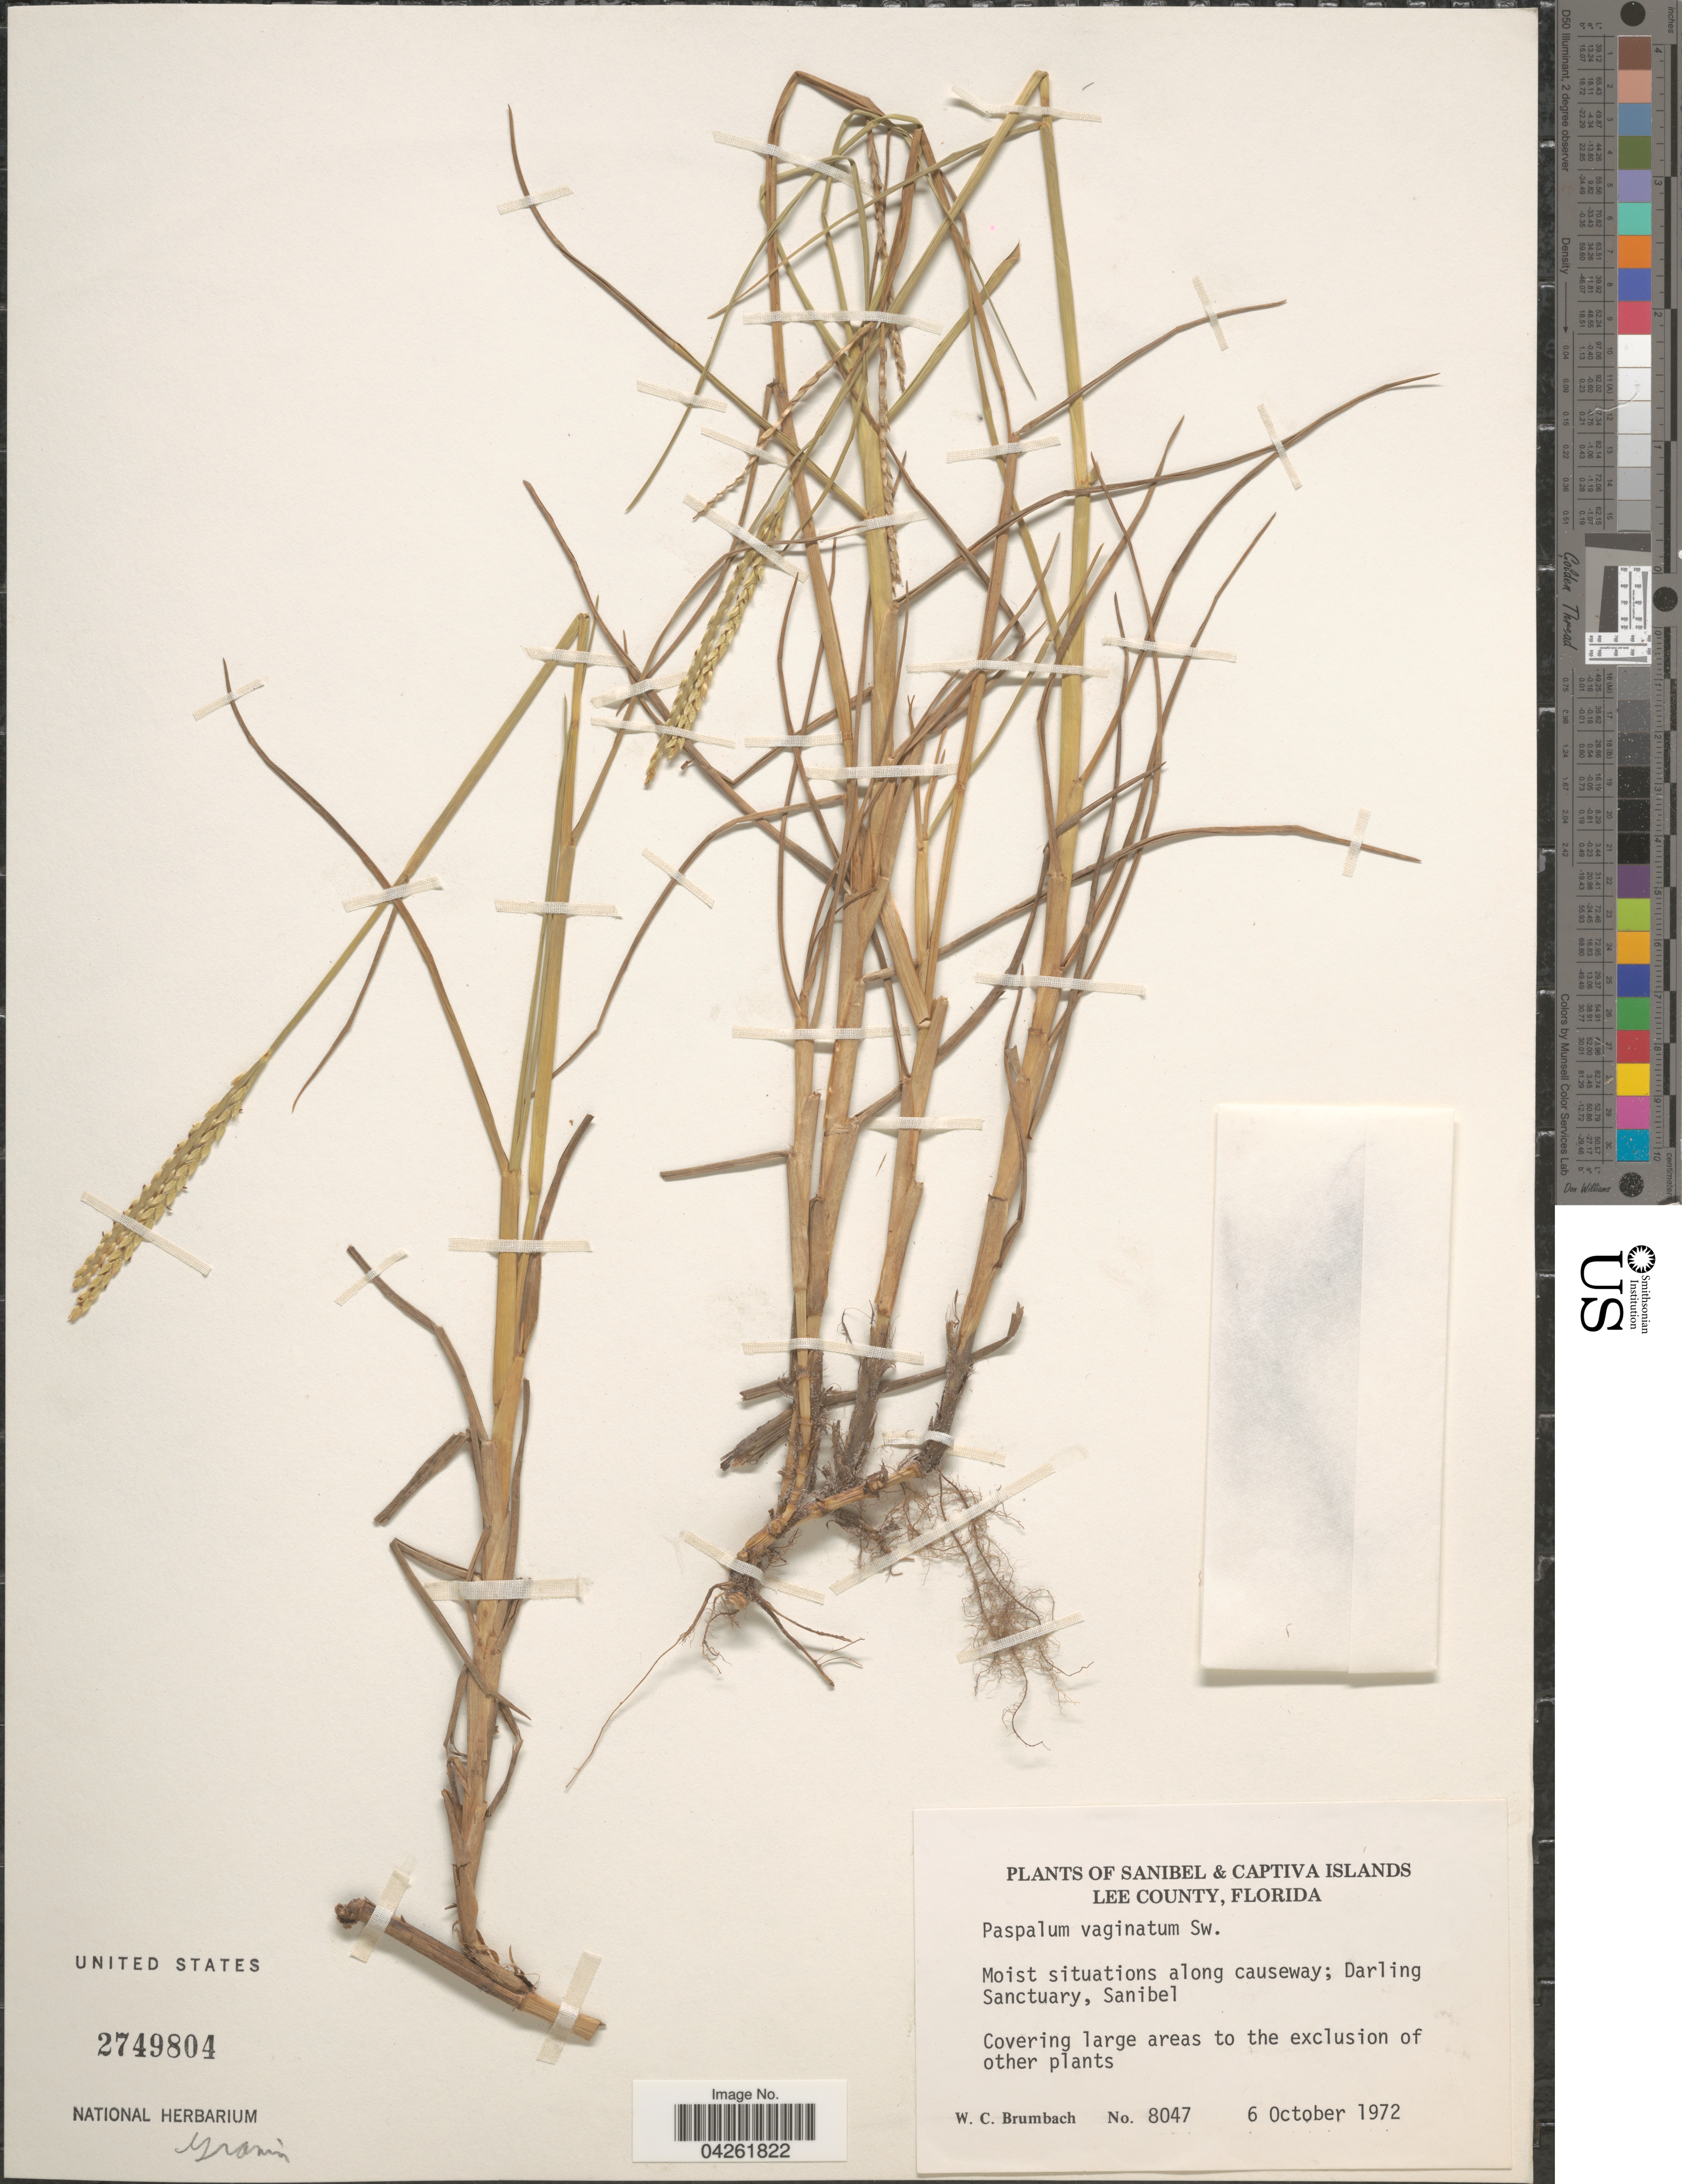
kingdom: Plantae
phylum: Tracheophyta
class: Liliopsida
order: Poales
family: Poaceae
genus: Paspalum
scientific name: Paspalum distichum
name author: L.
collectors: W. C. Brumbach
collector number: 8047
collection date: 1972-10-06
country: United States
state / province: Florida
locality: Sanibel & Captiva Islands. Moist situations along causeway; Darling Sanctuary, Sanibel.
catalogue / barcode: US 2749804